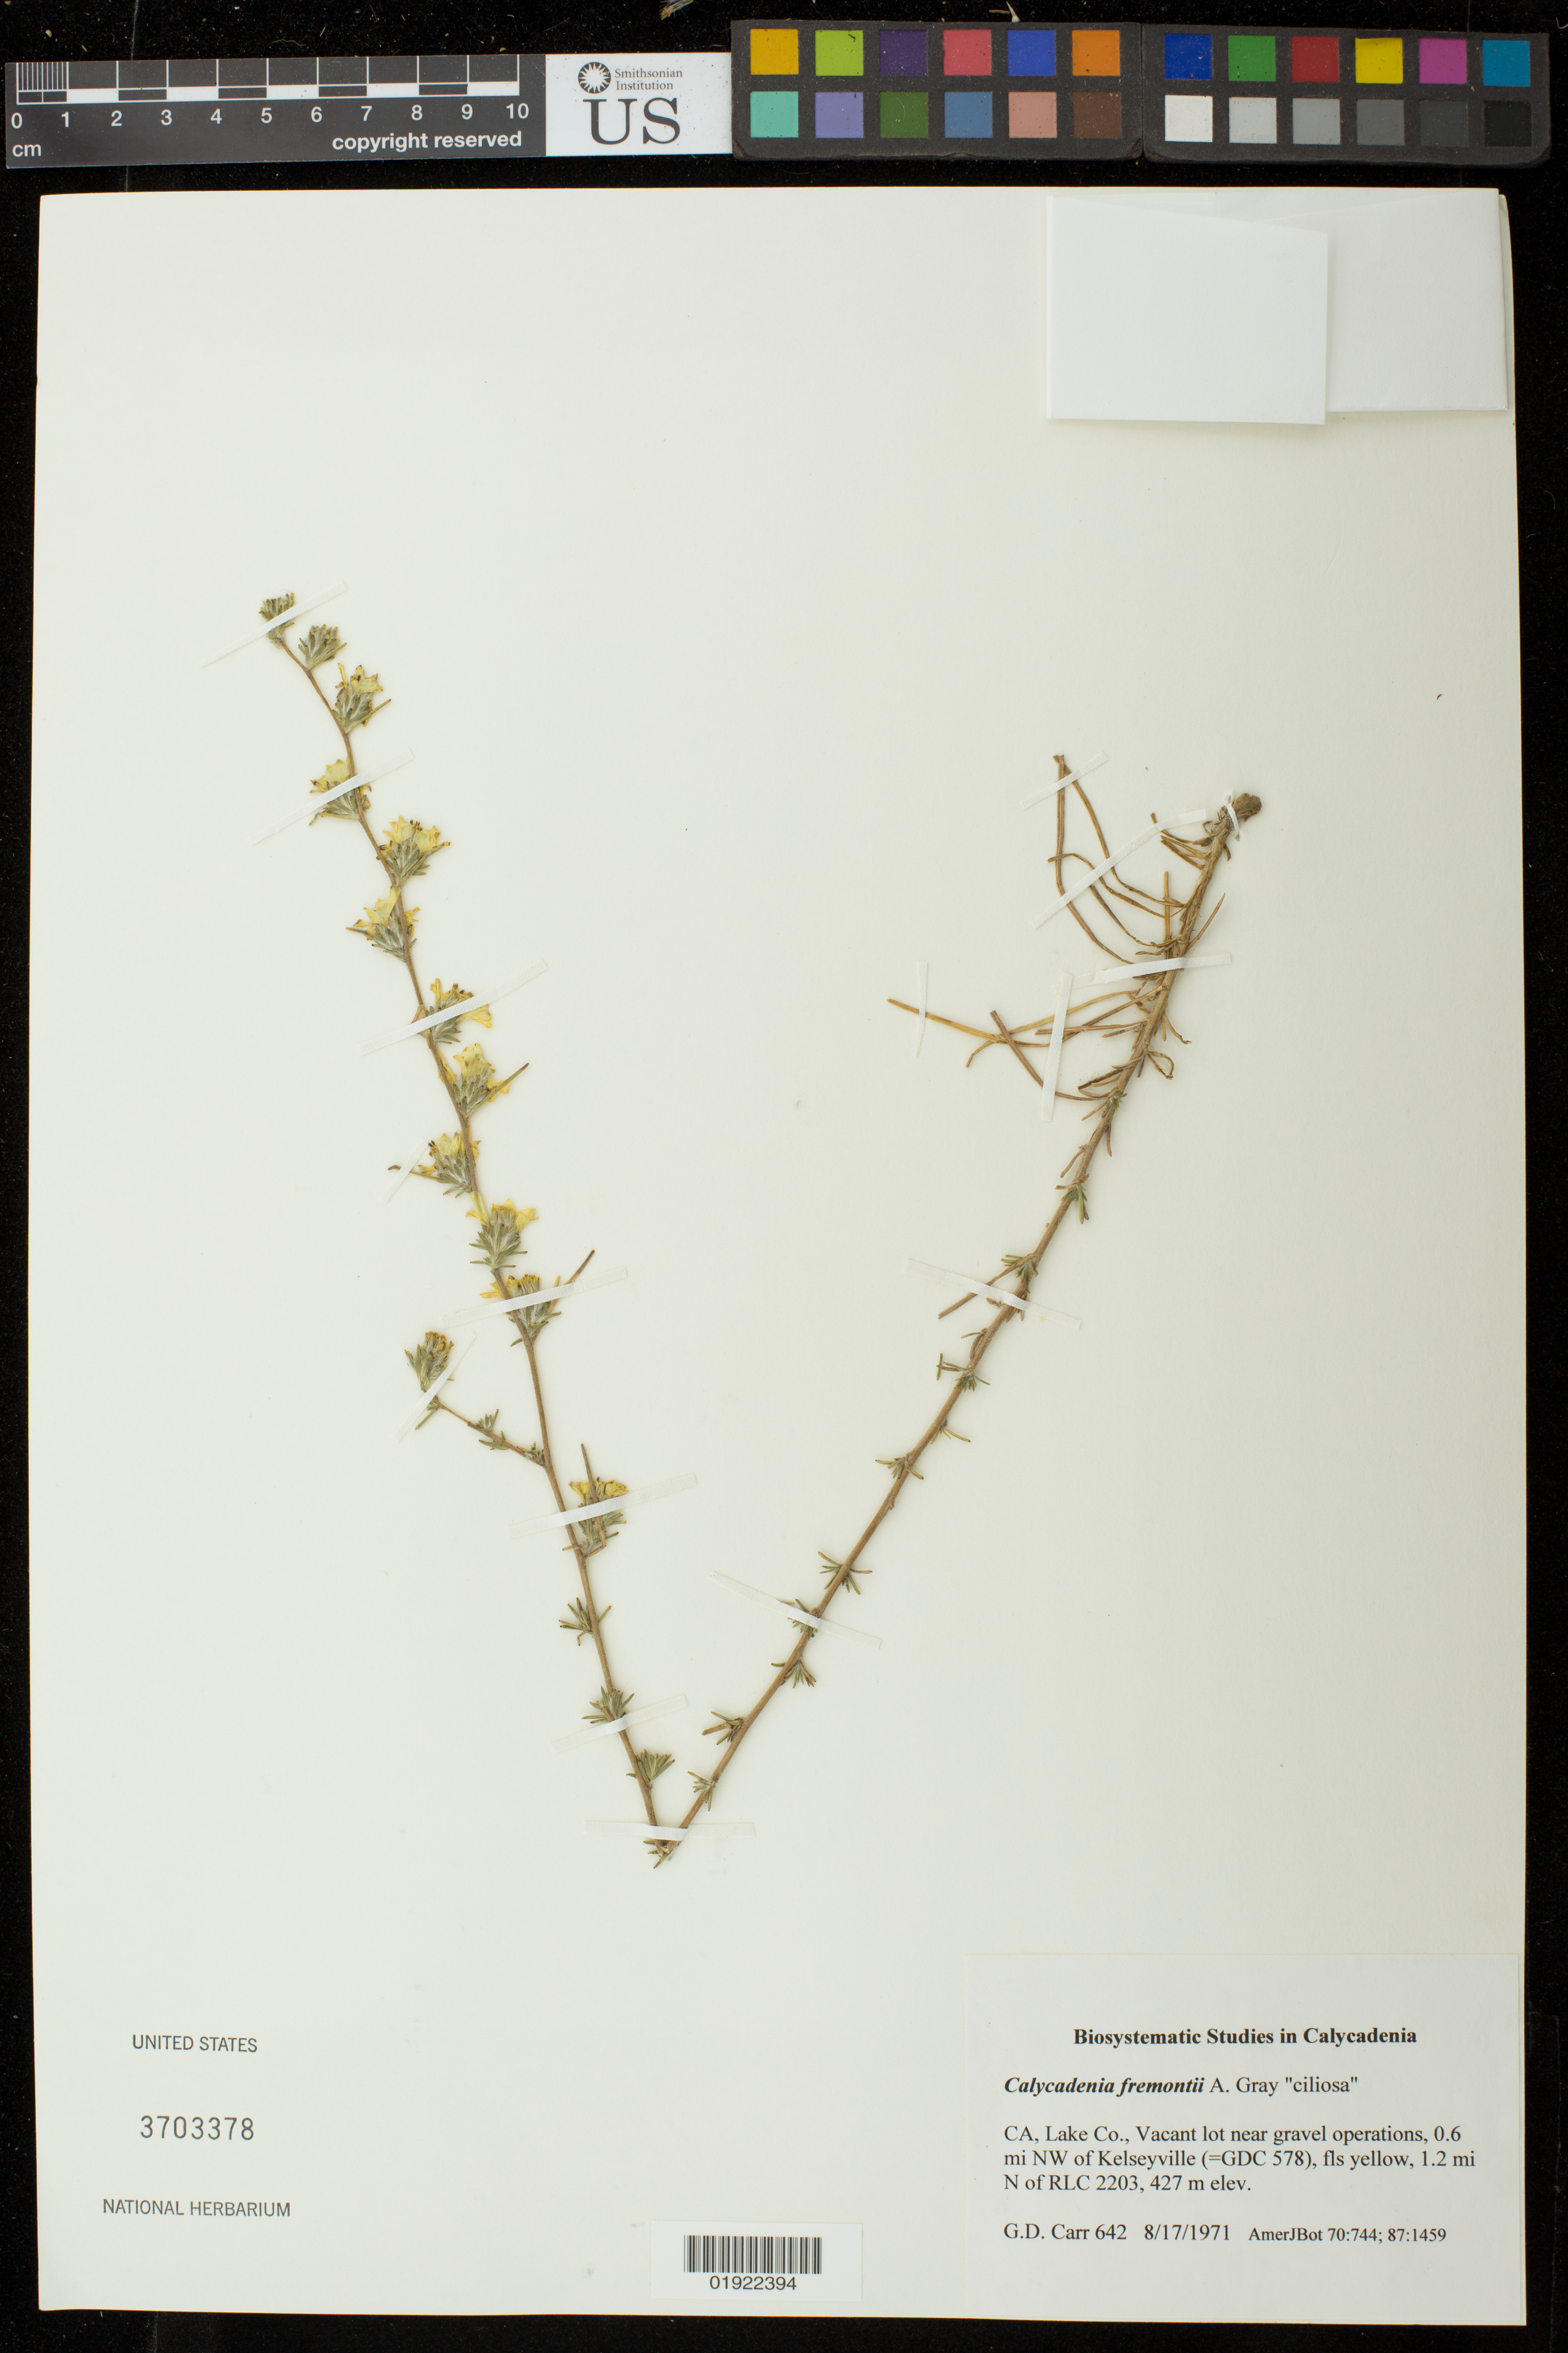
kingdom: Plantae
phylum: Tracheophyta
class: Magnoliopsida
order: Asterales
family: Asteraceae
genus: Calycadenia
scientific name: Calycadenia fremontii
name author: A. Gray in Emory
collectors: G. Carr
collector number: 642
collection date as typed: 8/17/1971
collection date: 1971-08-17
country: United States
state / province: California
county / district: Lake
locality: Vacant lot near gravel operations, 0.6 mi NW of Kelseyville (=GDC 578), 1.2 mi N of RLC 2203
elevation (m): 427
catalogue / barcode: US 3703378